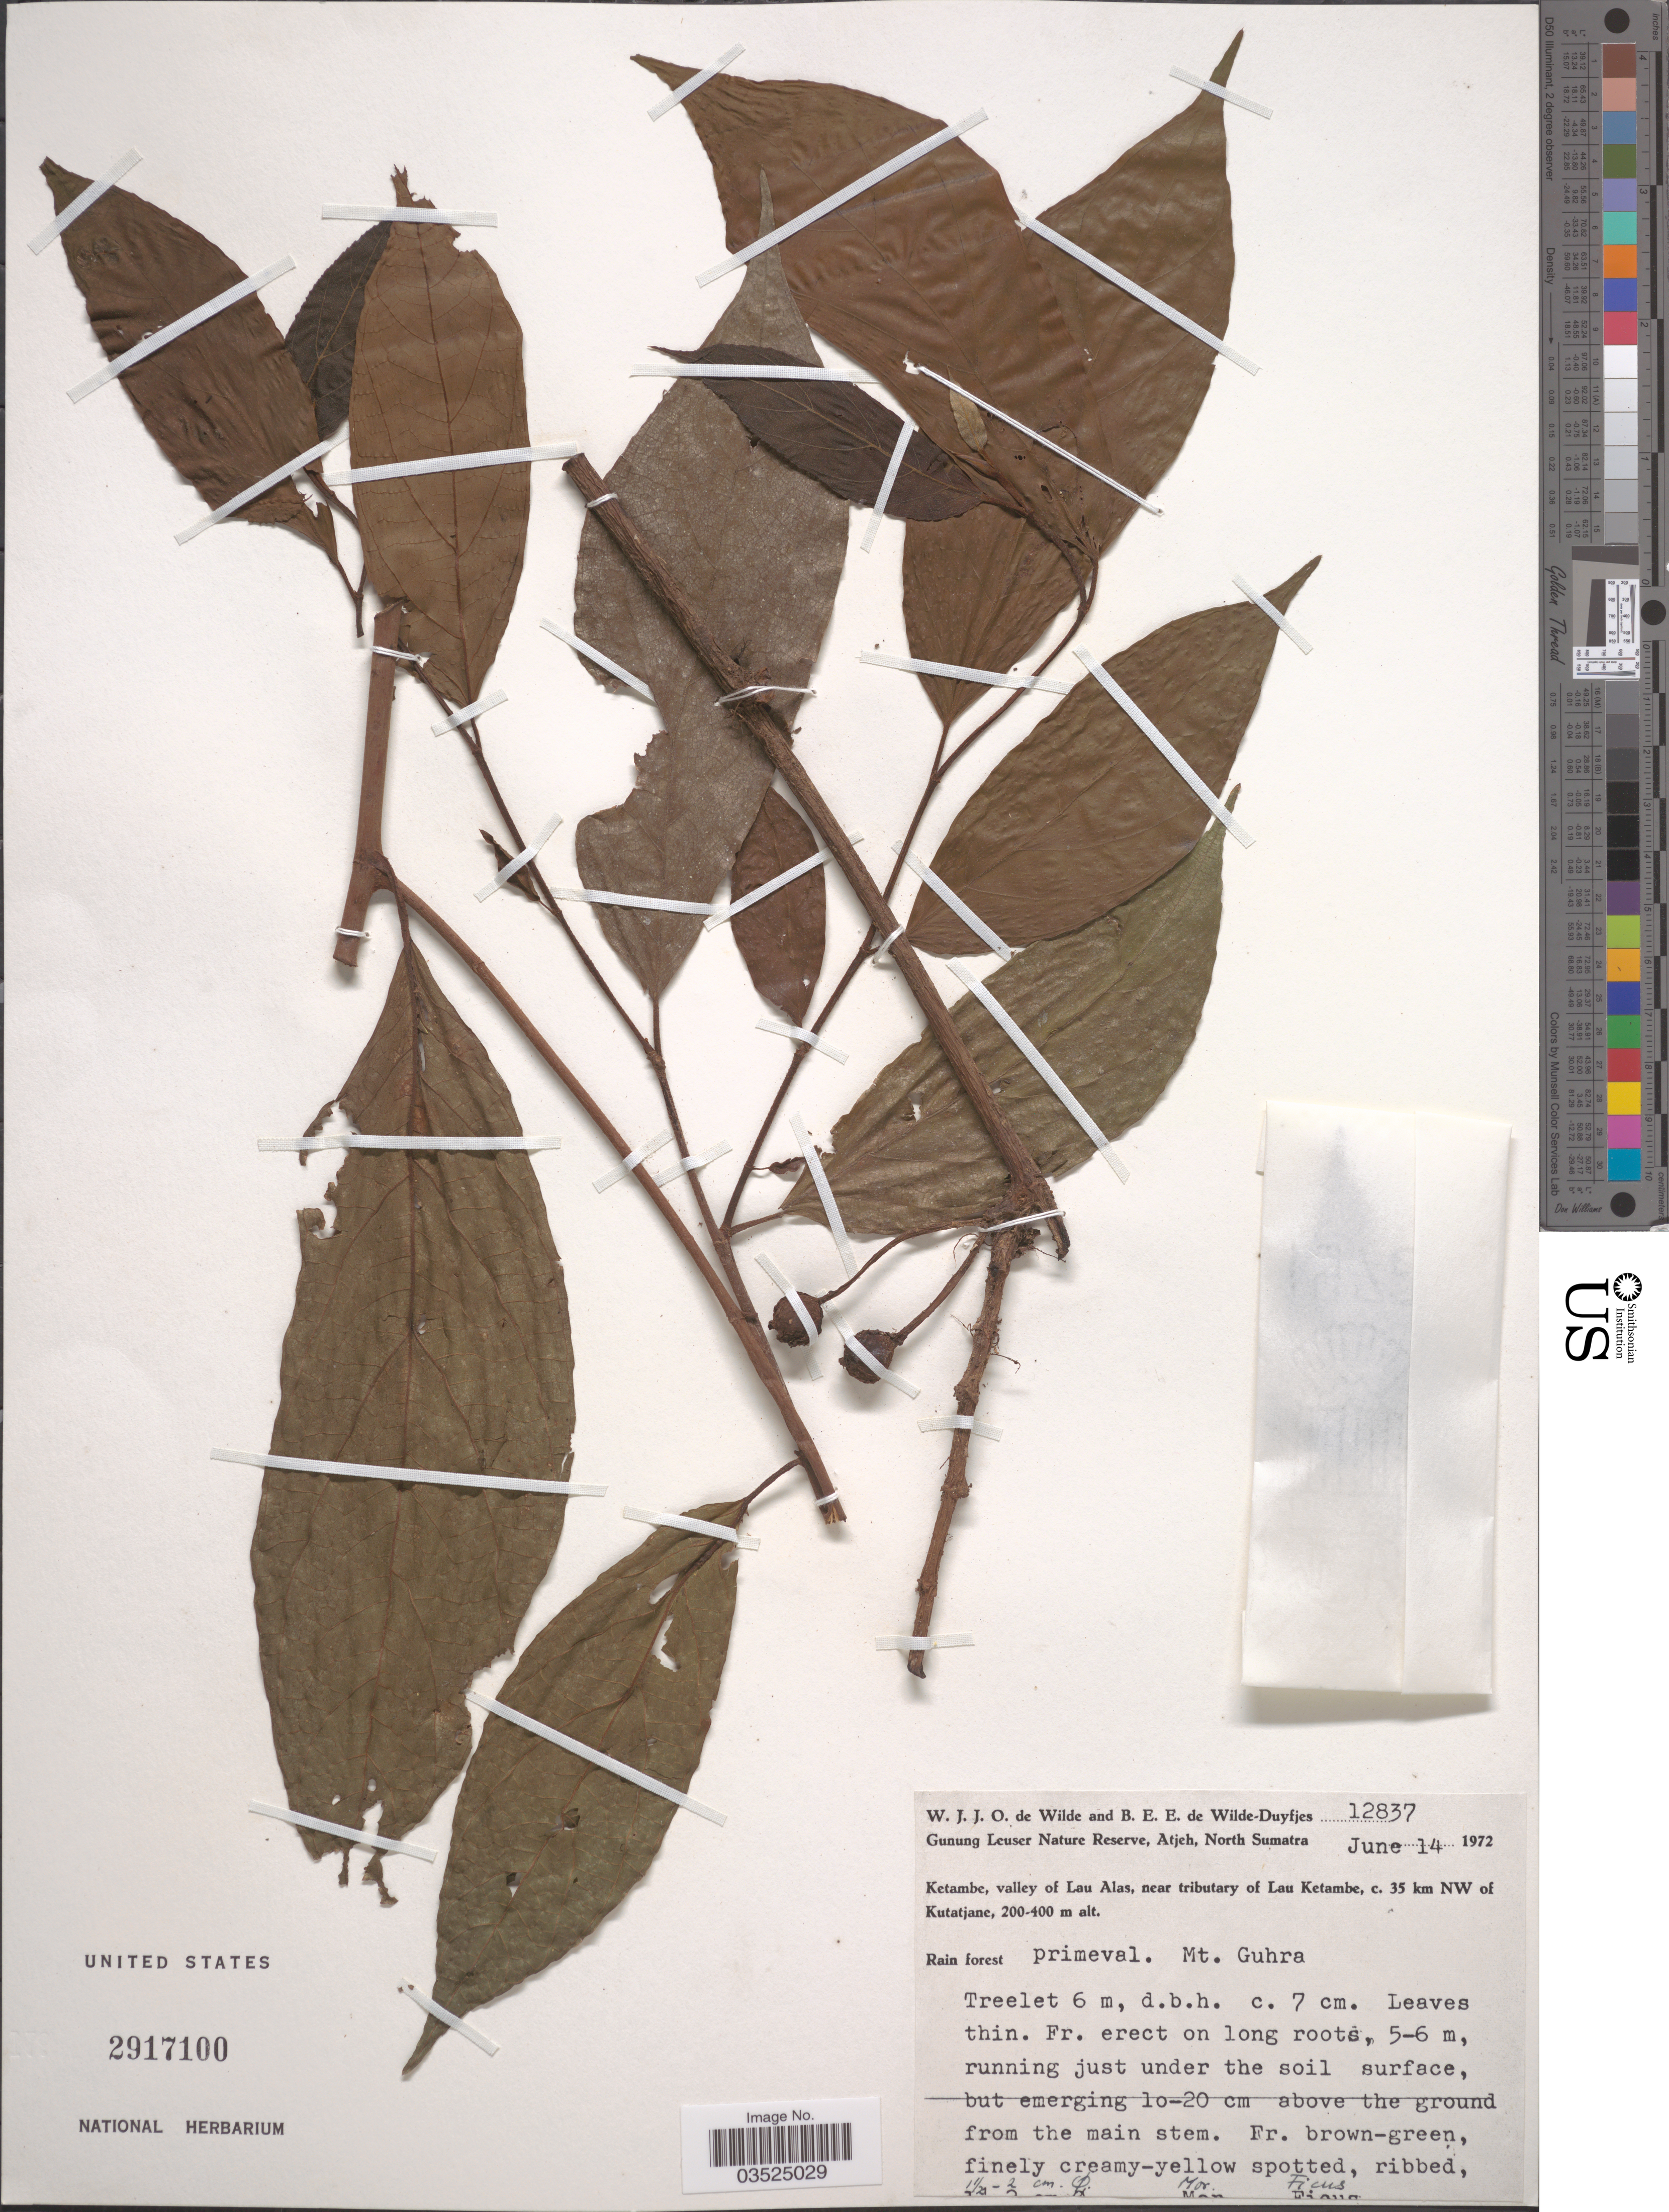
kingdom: Plantae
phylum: Tracheophyta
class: Magnoliopsida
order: Rosales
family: Moraceae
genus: Ficus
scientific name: Ficus sp.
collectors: W. J. de Wilde & B. E. de Wilde-Duyfjes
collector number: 12837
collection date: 1972-06-14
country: Indonesia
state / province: Sumatra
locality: Gunung Leuser Nature Reserve, Atjeh, North Sumatra. Ketambe, valley of Lau Alas, near tributary of Lau Ketambe, c. 35 km NW of Kutatjane. Mt. Guhra.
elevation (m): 200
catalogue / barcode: US 2917100